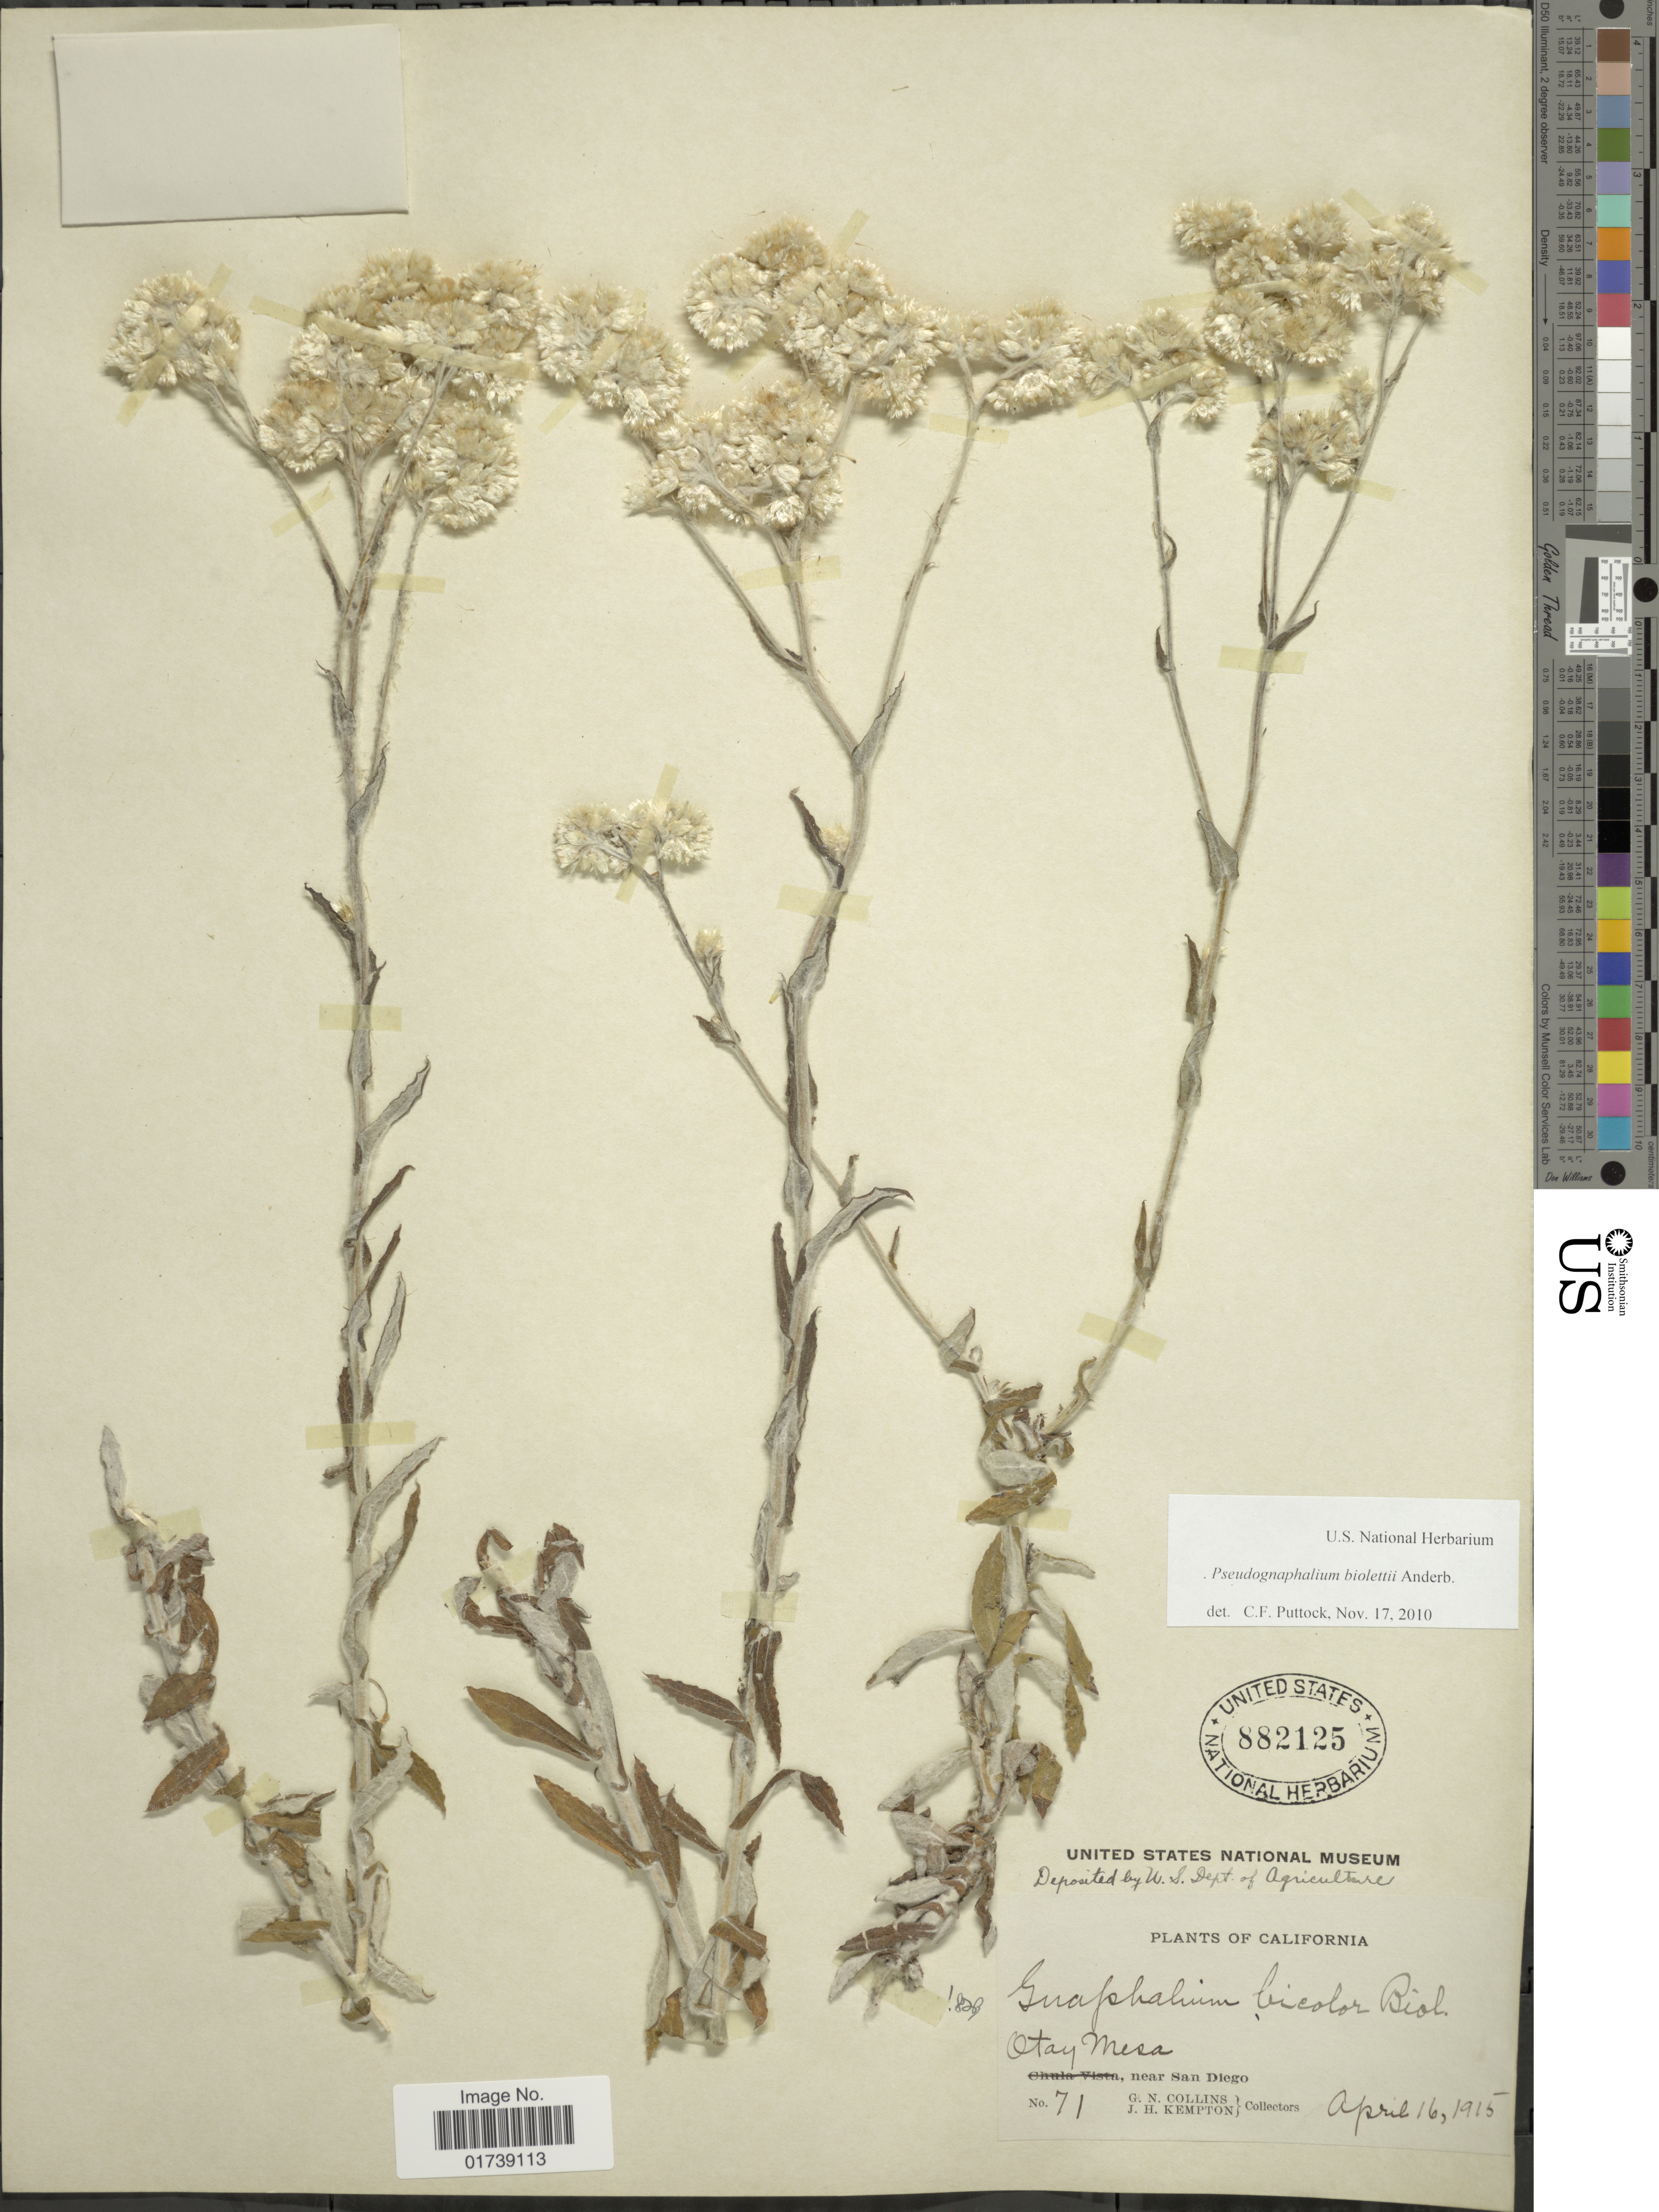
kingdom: Plantae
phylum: Tracheophyta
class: Magnoliopsida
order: Asterales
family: Asteraceae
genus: Pseudognaphalium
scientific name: Pseudognaphalium biolettii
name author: Anderb.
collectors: G. Collins & J. H. Kempton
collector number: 71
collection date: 1915-04-16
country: United States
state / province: California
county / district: San Diego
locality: Otay Mesa, near San Diego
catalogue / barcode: US 882125